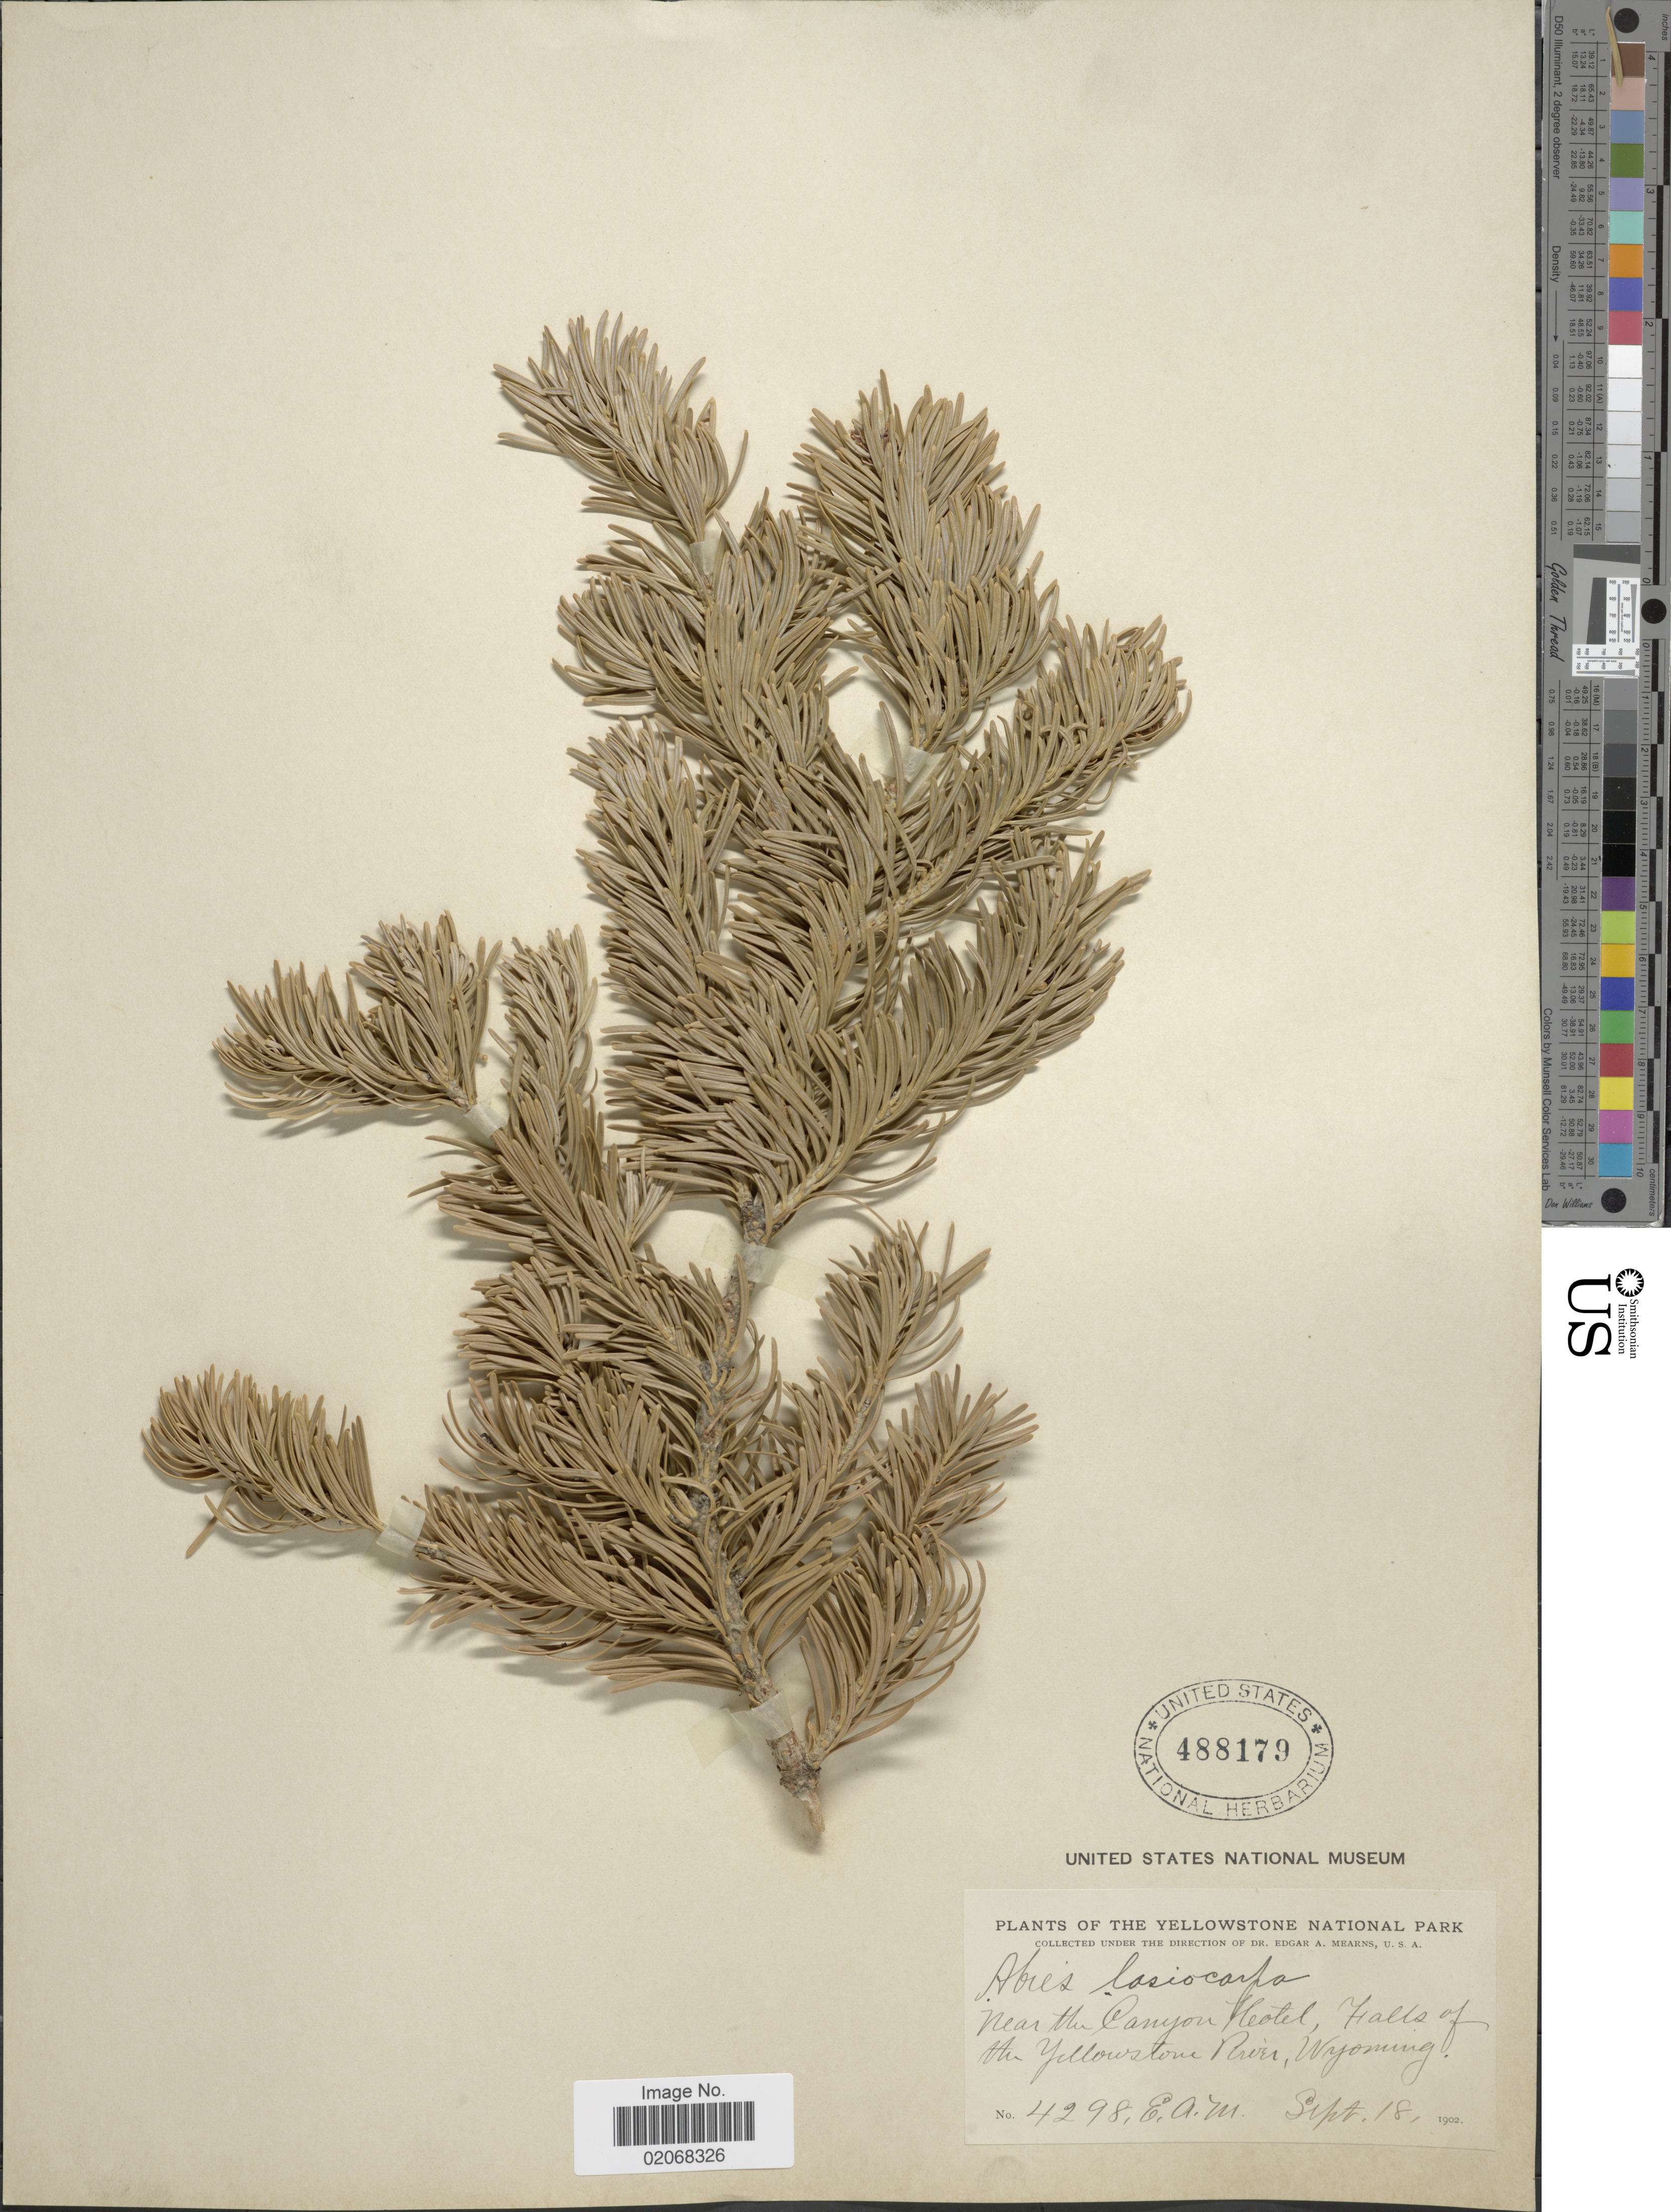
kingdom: Plantae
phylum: Tracheophyta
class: Pinopsida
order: Pinales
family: Pinaceae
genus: Abies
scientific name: Abies lasiocarpa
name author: (Hook.) Nutt.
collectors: E. A. Mearns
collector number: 4298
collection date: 1902-09-18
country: United States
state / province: Wyoming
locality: The Yellowstone National Park, Near the Canyon Hotel, Falls of the Yellowstone River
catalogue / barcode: US 488179